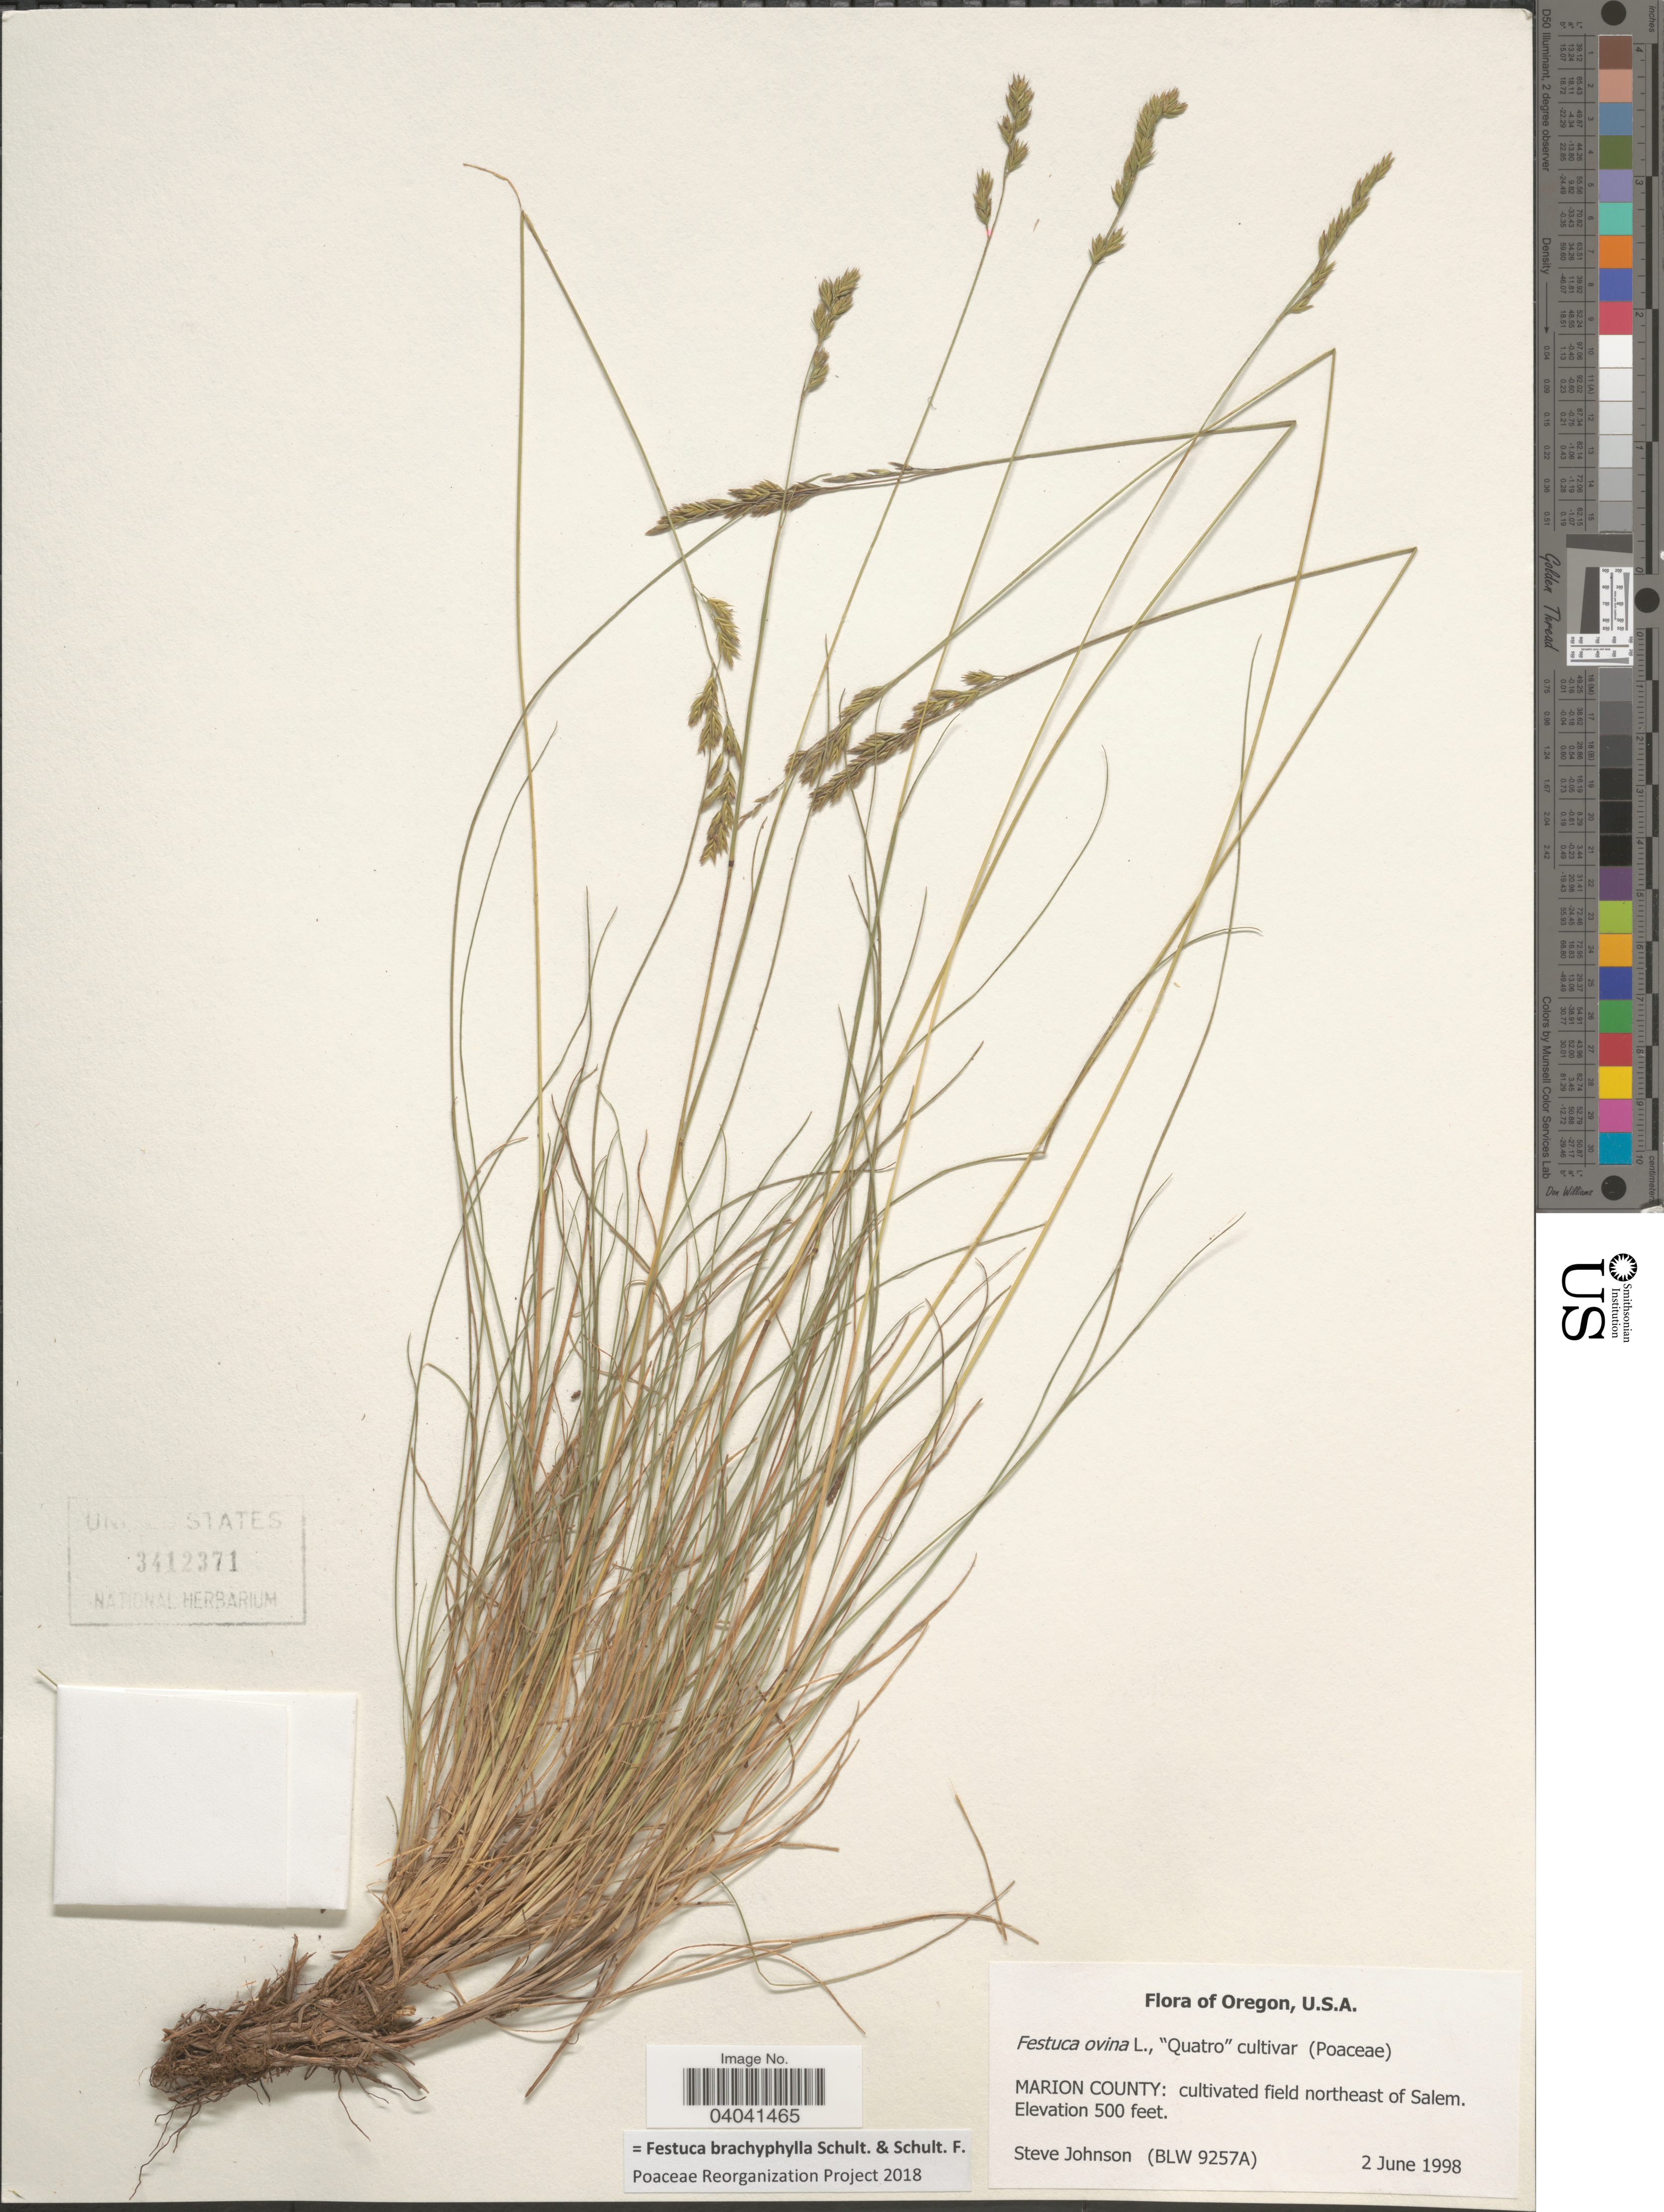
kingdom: Plantae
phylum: Tracheophyta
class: Liliopsida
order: Poales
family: Poaceae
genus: Festuca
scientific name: Festuca brachyphylla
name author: Schult. & Schult. f.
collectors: S. Johnson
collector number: BLW9257A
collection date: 1998-06-02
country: United States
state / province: Oregon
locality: Marion County: cultivated field northeast of Salem.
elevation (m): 152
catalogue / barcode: US 3412371